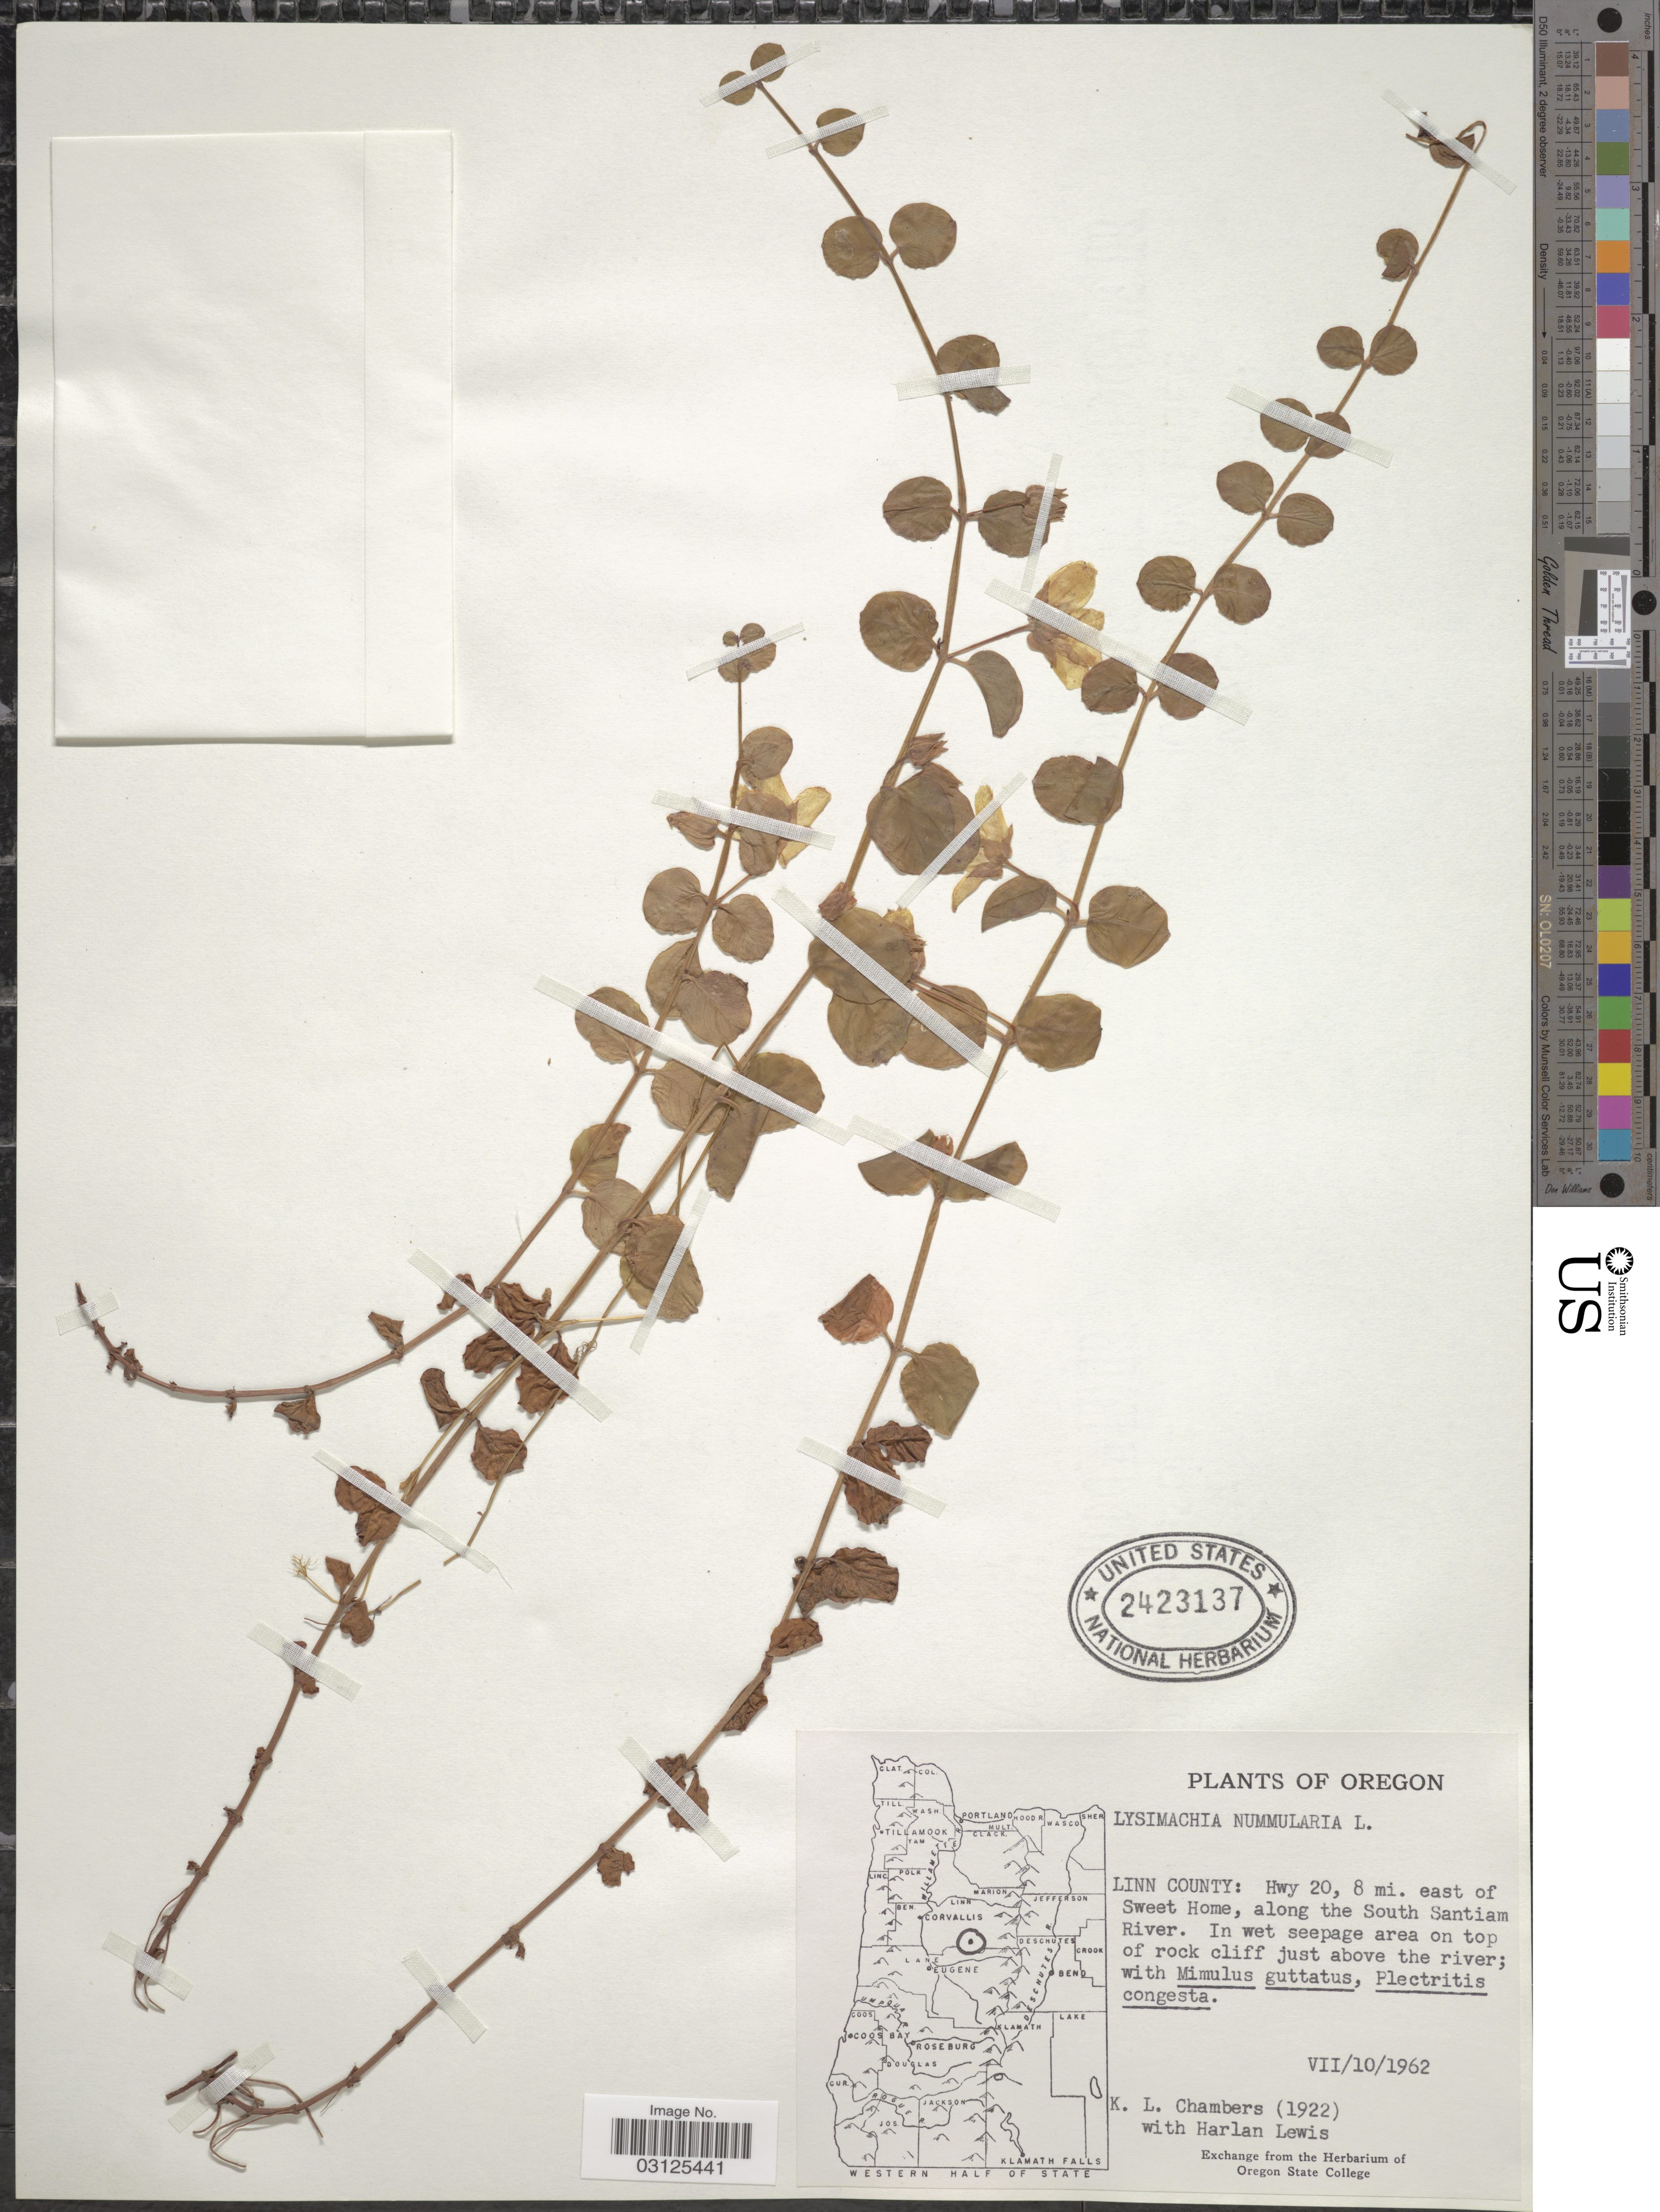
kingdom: Plantae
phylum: Tracheophyta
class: Magnoliopsida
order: Ericales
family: Primulaceae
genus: Lysimachia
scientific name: Lysimachia nummularia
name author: L.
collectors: K. Chambers & H. Lewis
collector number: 1922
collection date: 1962-07-10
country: United States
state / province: Oregon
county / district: Linn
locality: Linn County: Hwy 20, 8 mi. east of Sweet Home, along the South Santiam River.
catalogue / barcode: US 2423137